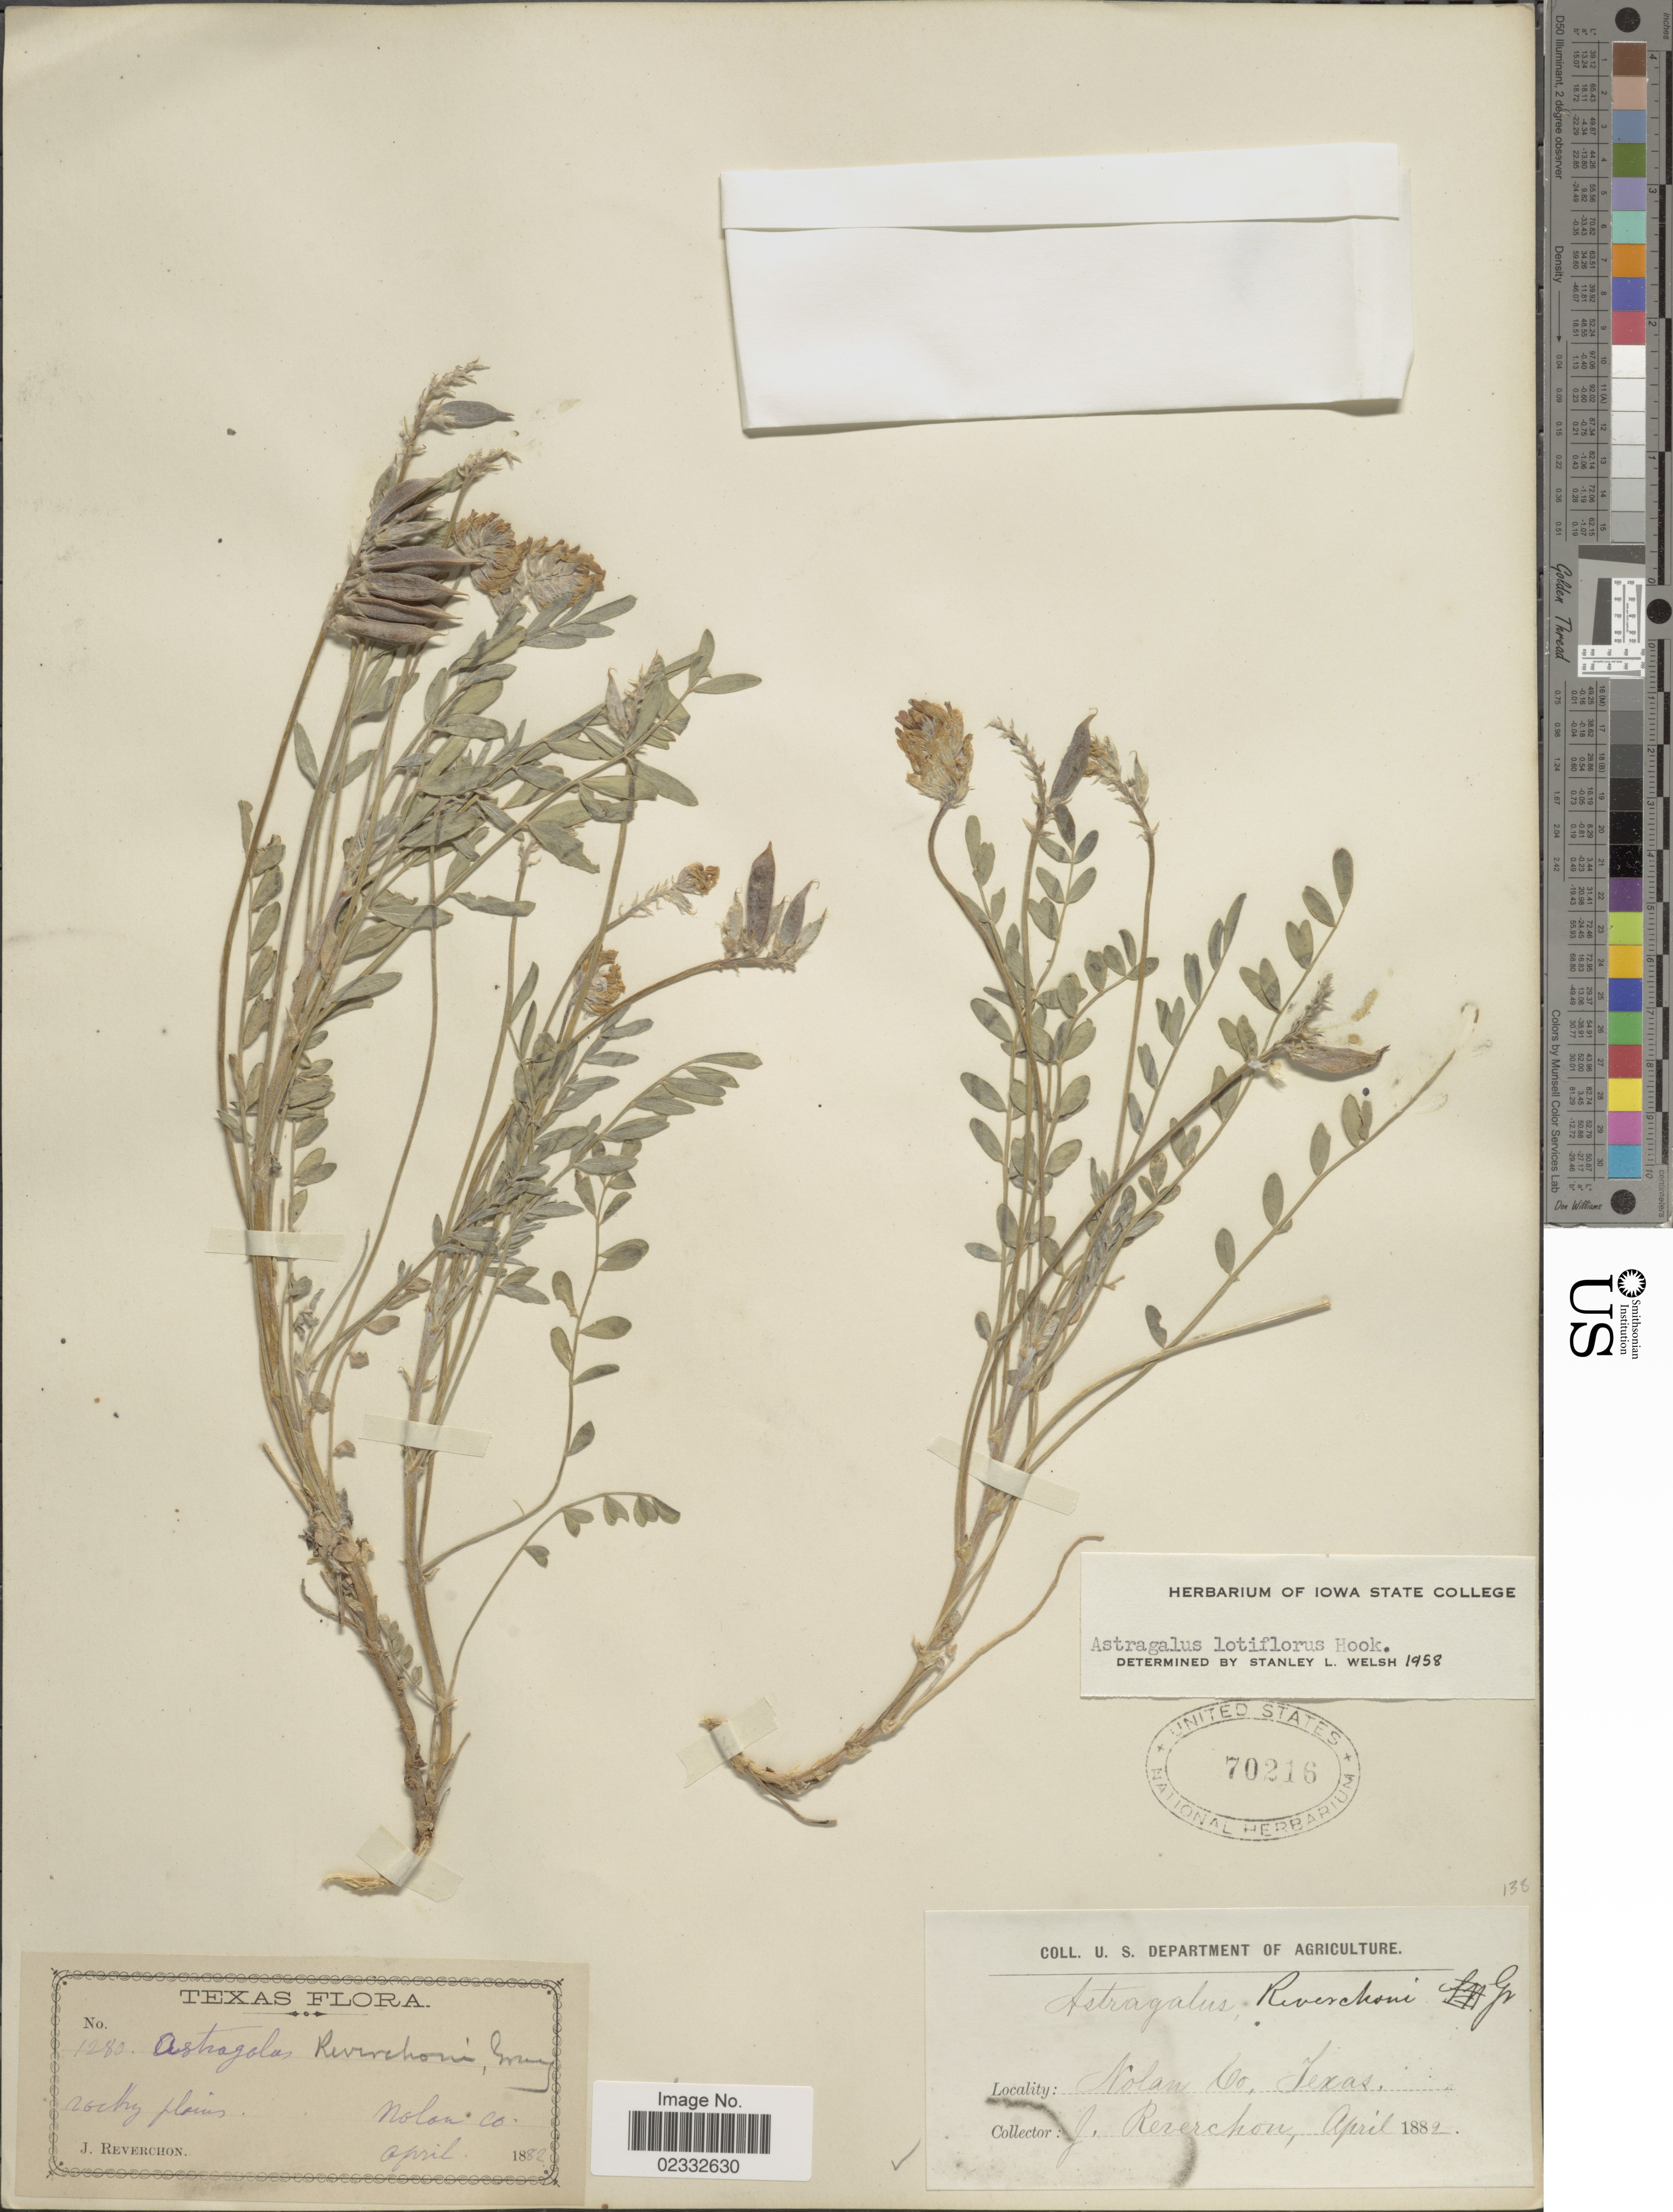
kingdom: Plantae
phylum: Tracheophyta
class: Magnoliopsida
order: Fabales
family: Fabaceae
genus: Astragalus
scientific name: Astragalus lotiflorus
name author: Hook.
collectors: J. Reverchon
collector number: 1280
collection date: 1882-04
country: United States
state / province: Texas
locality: Nolan Co.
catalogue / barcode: US 70216